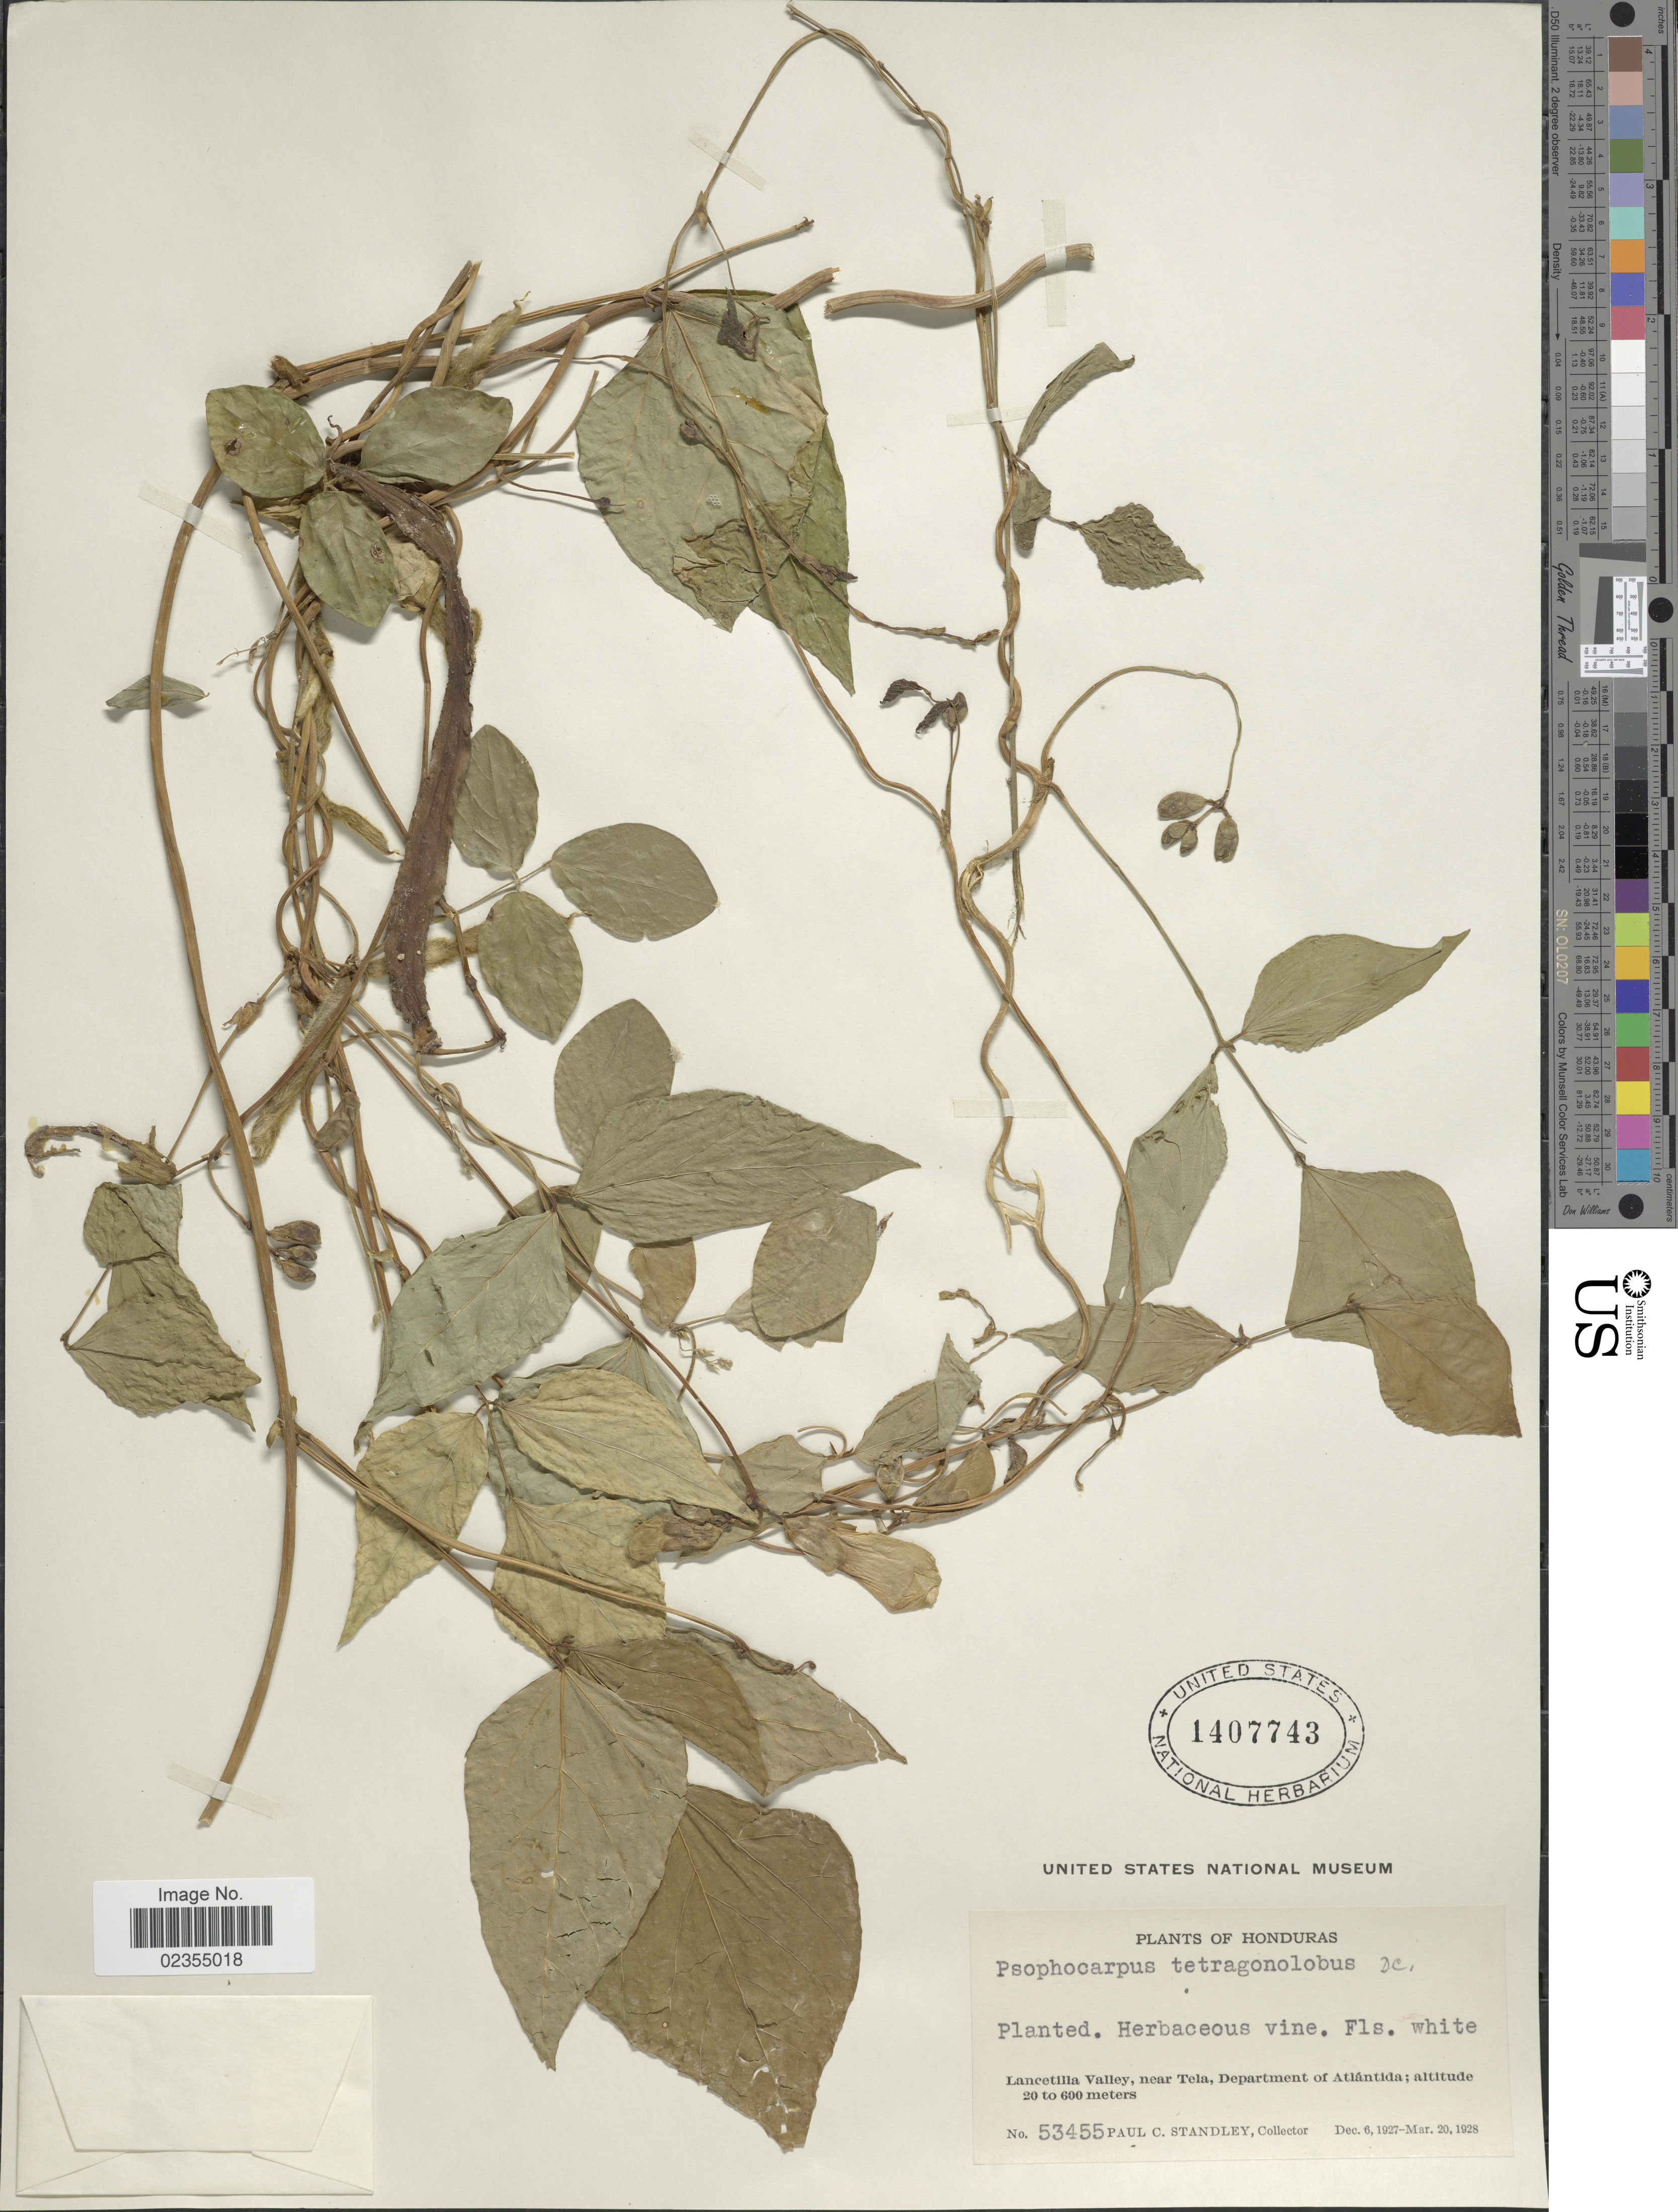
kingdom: Plantae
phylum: Tracheophyta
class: Magnoliopsida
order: Fabales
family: Fabaceae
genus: Psophocarpus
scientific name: Psophocarpus tetragonolobus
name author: (L.) DC.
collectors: P. C. Standley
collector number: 53455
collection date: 1927-12-06/1928-03-20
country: Honduras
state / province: Atlántida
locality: Lancetilla Valley, near Tela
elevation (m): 20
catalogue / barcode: US 1407743